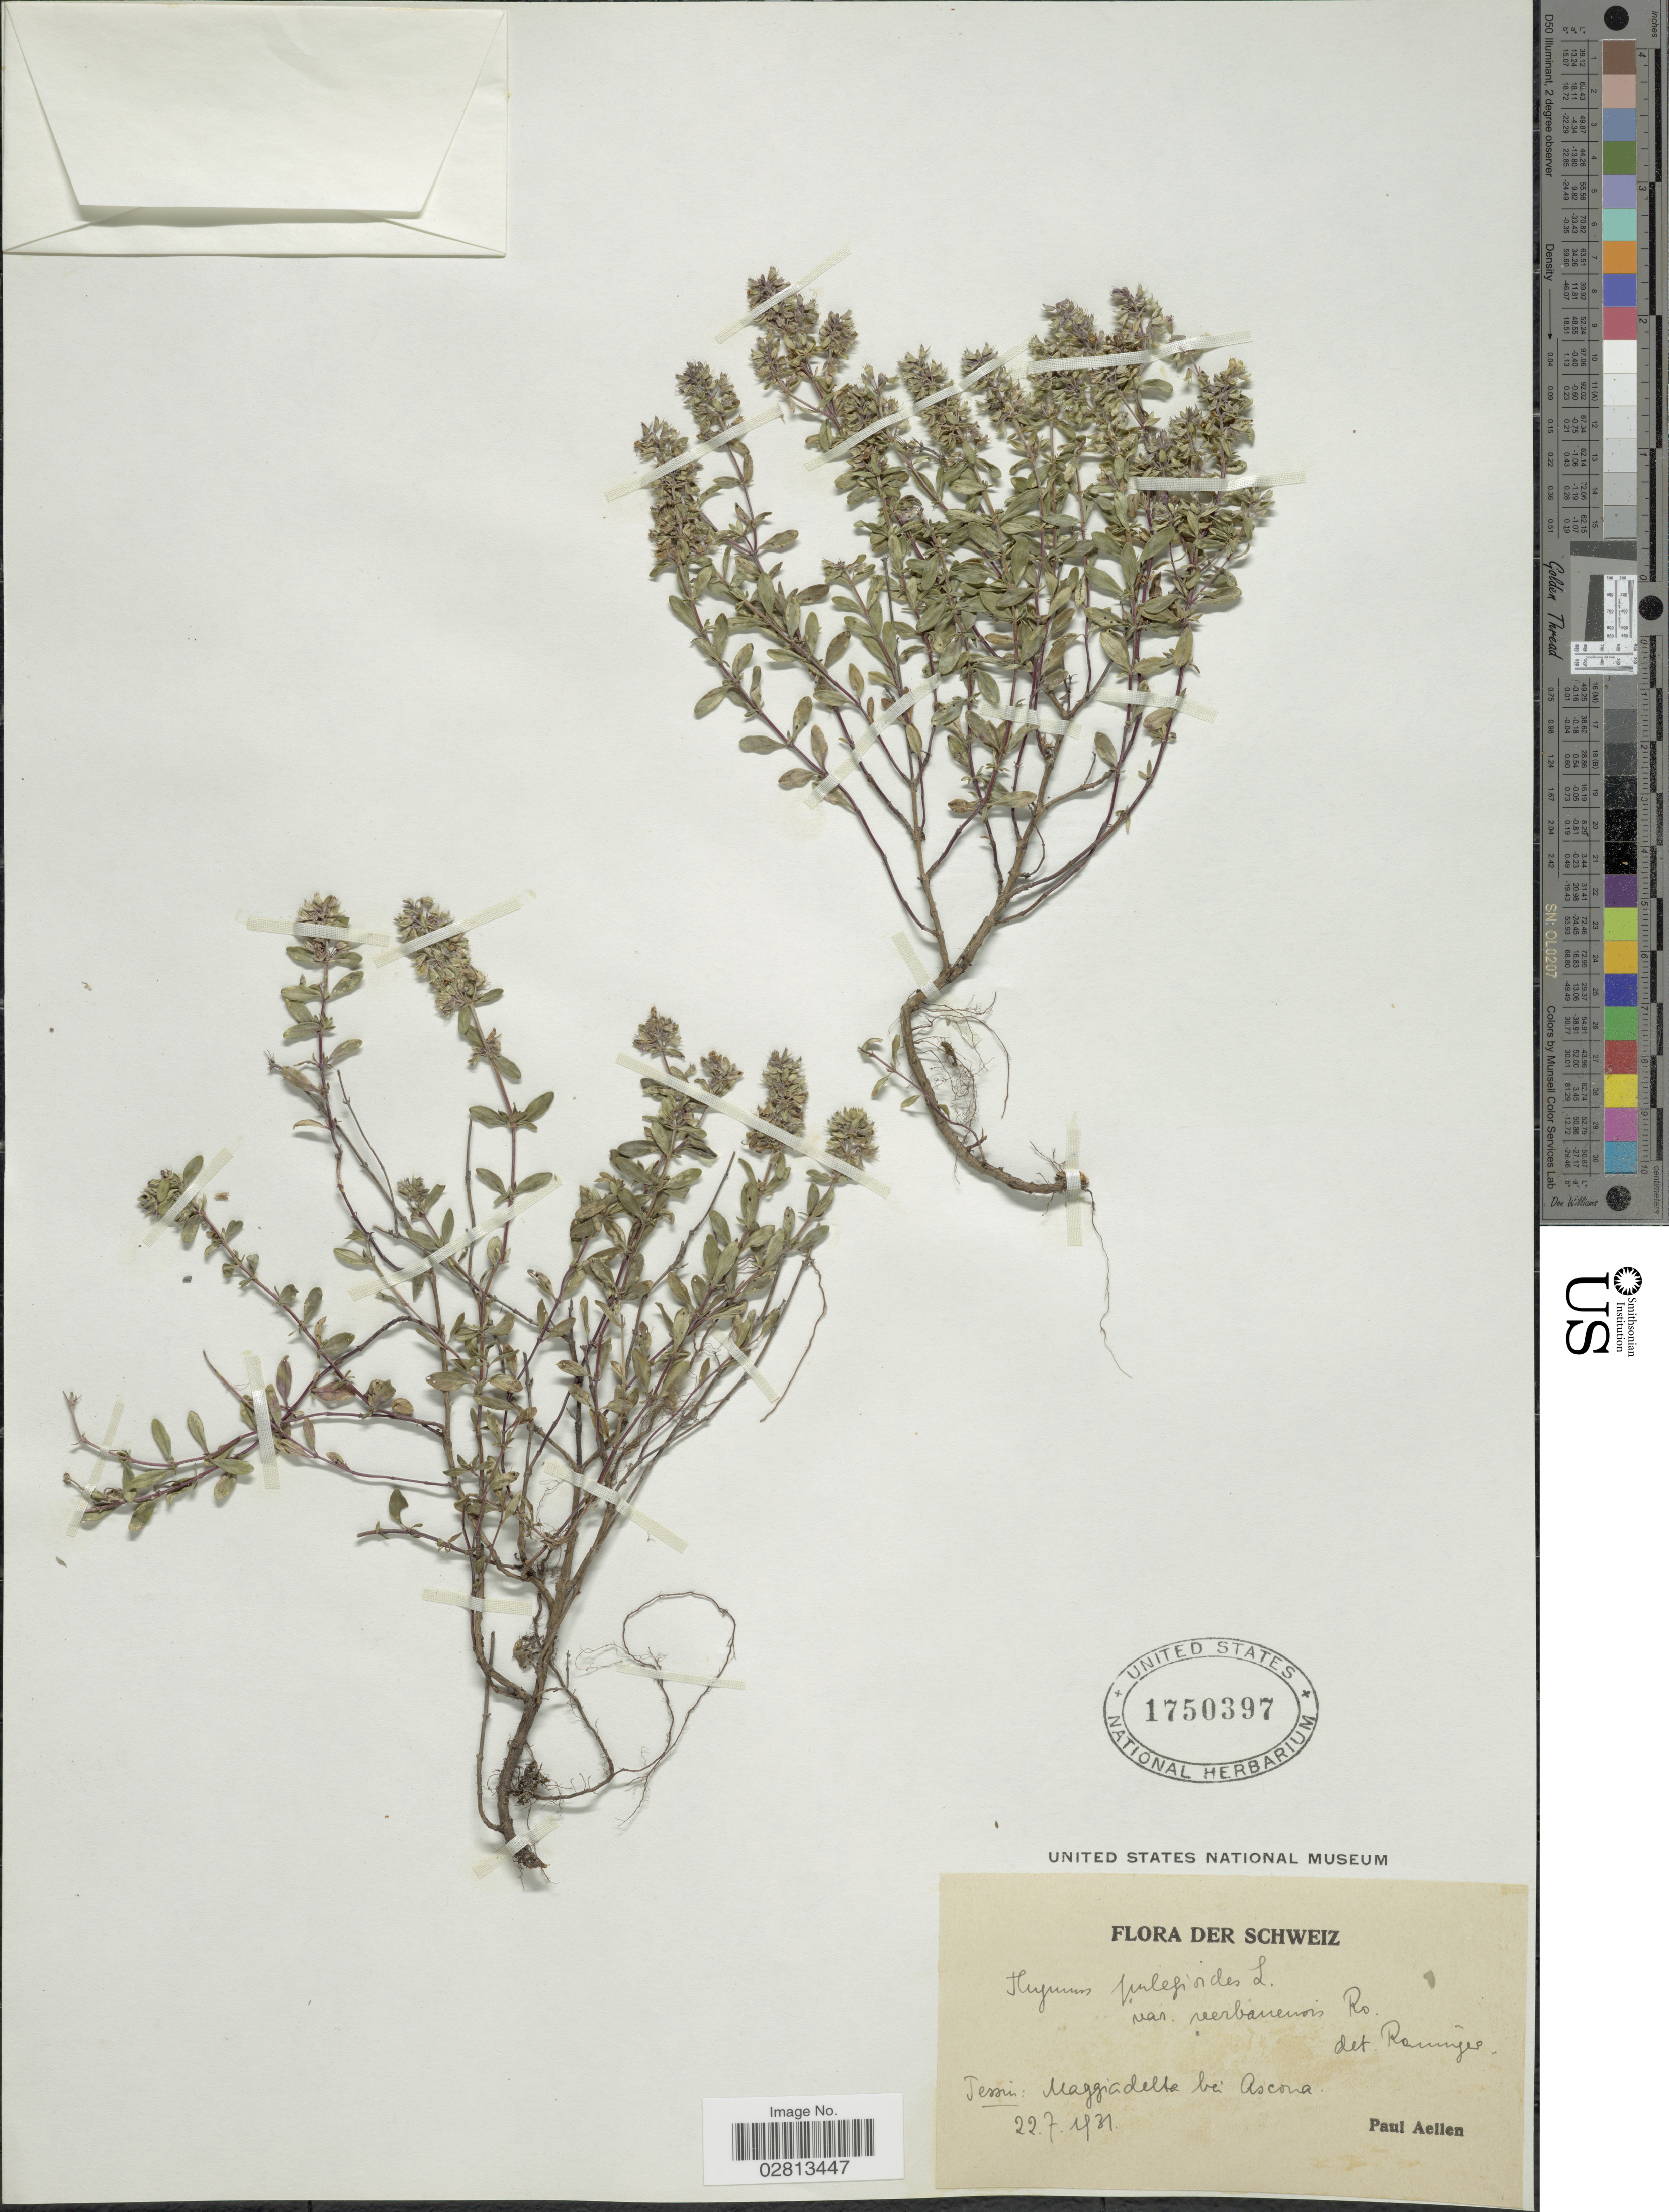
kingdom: Plantae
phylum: Tracheophyta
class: Magnoliopsida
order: Lamiales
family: Lamiaceae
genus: Thymus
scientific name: Thymus pulegioides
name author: L.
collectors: P. Aellen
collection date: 1931-07-22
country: Switzerland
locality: Schweiz. Tessin: Maggiadelta bei Ascona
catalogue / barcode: US 1750397